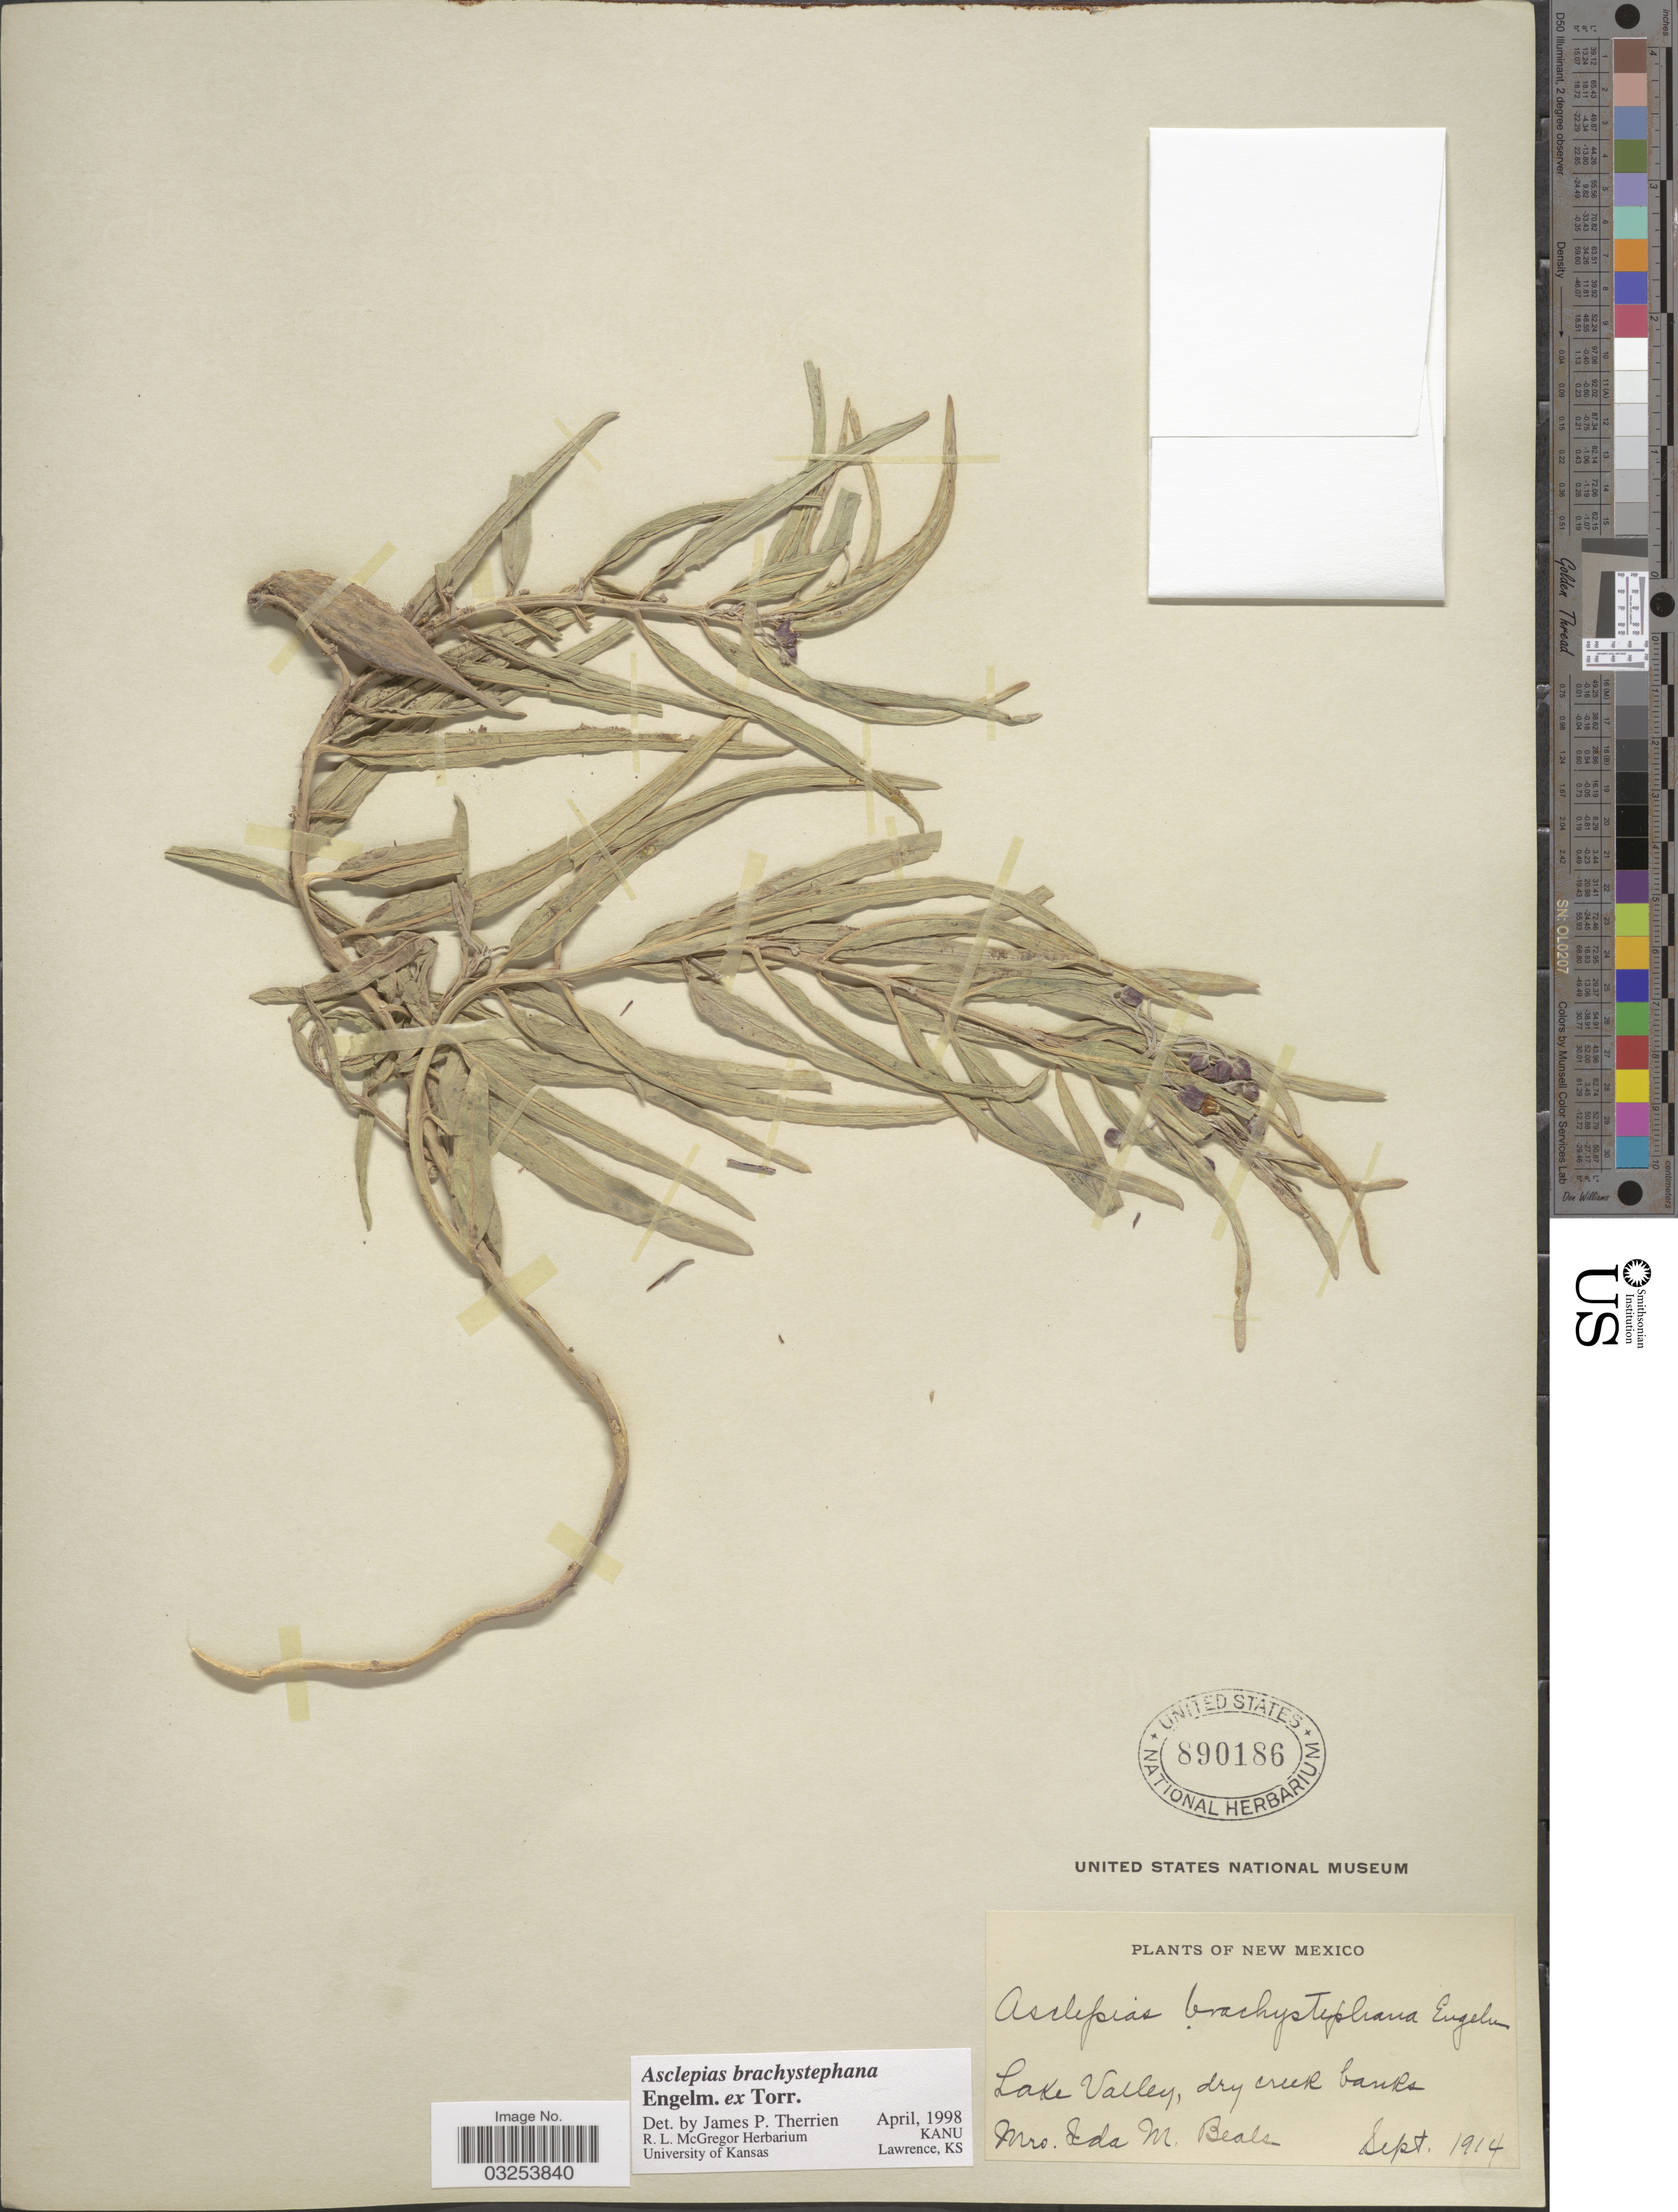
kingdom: Plantae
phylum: Tracheophyta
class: Magnoliopsida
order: Gentianales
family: Apocynaceae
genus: Asclepias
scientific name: Asclepias brachystephana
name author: Engelm. ex Torr.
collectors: I. M. Beals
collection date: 1914-09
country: United States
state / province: New Mexico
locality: Lake Valley, dry creek banks.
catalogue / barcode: US 890186